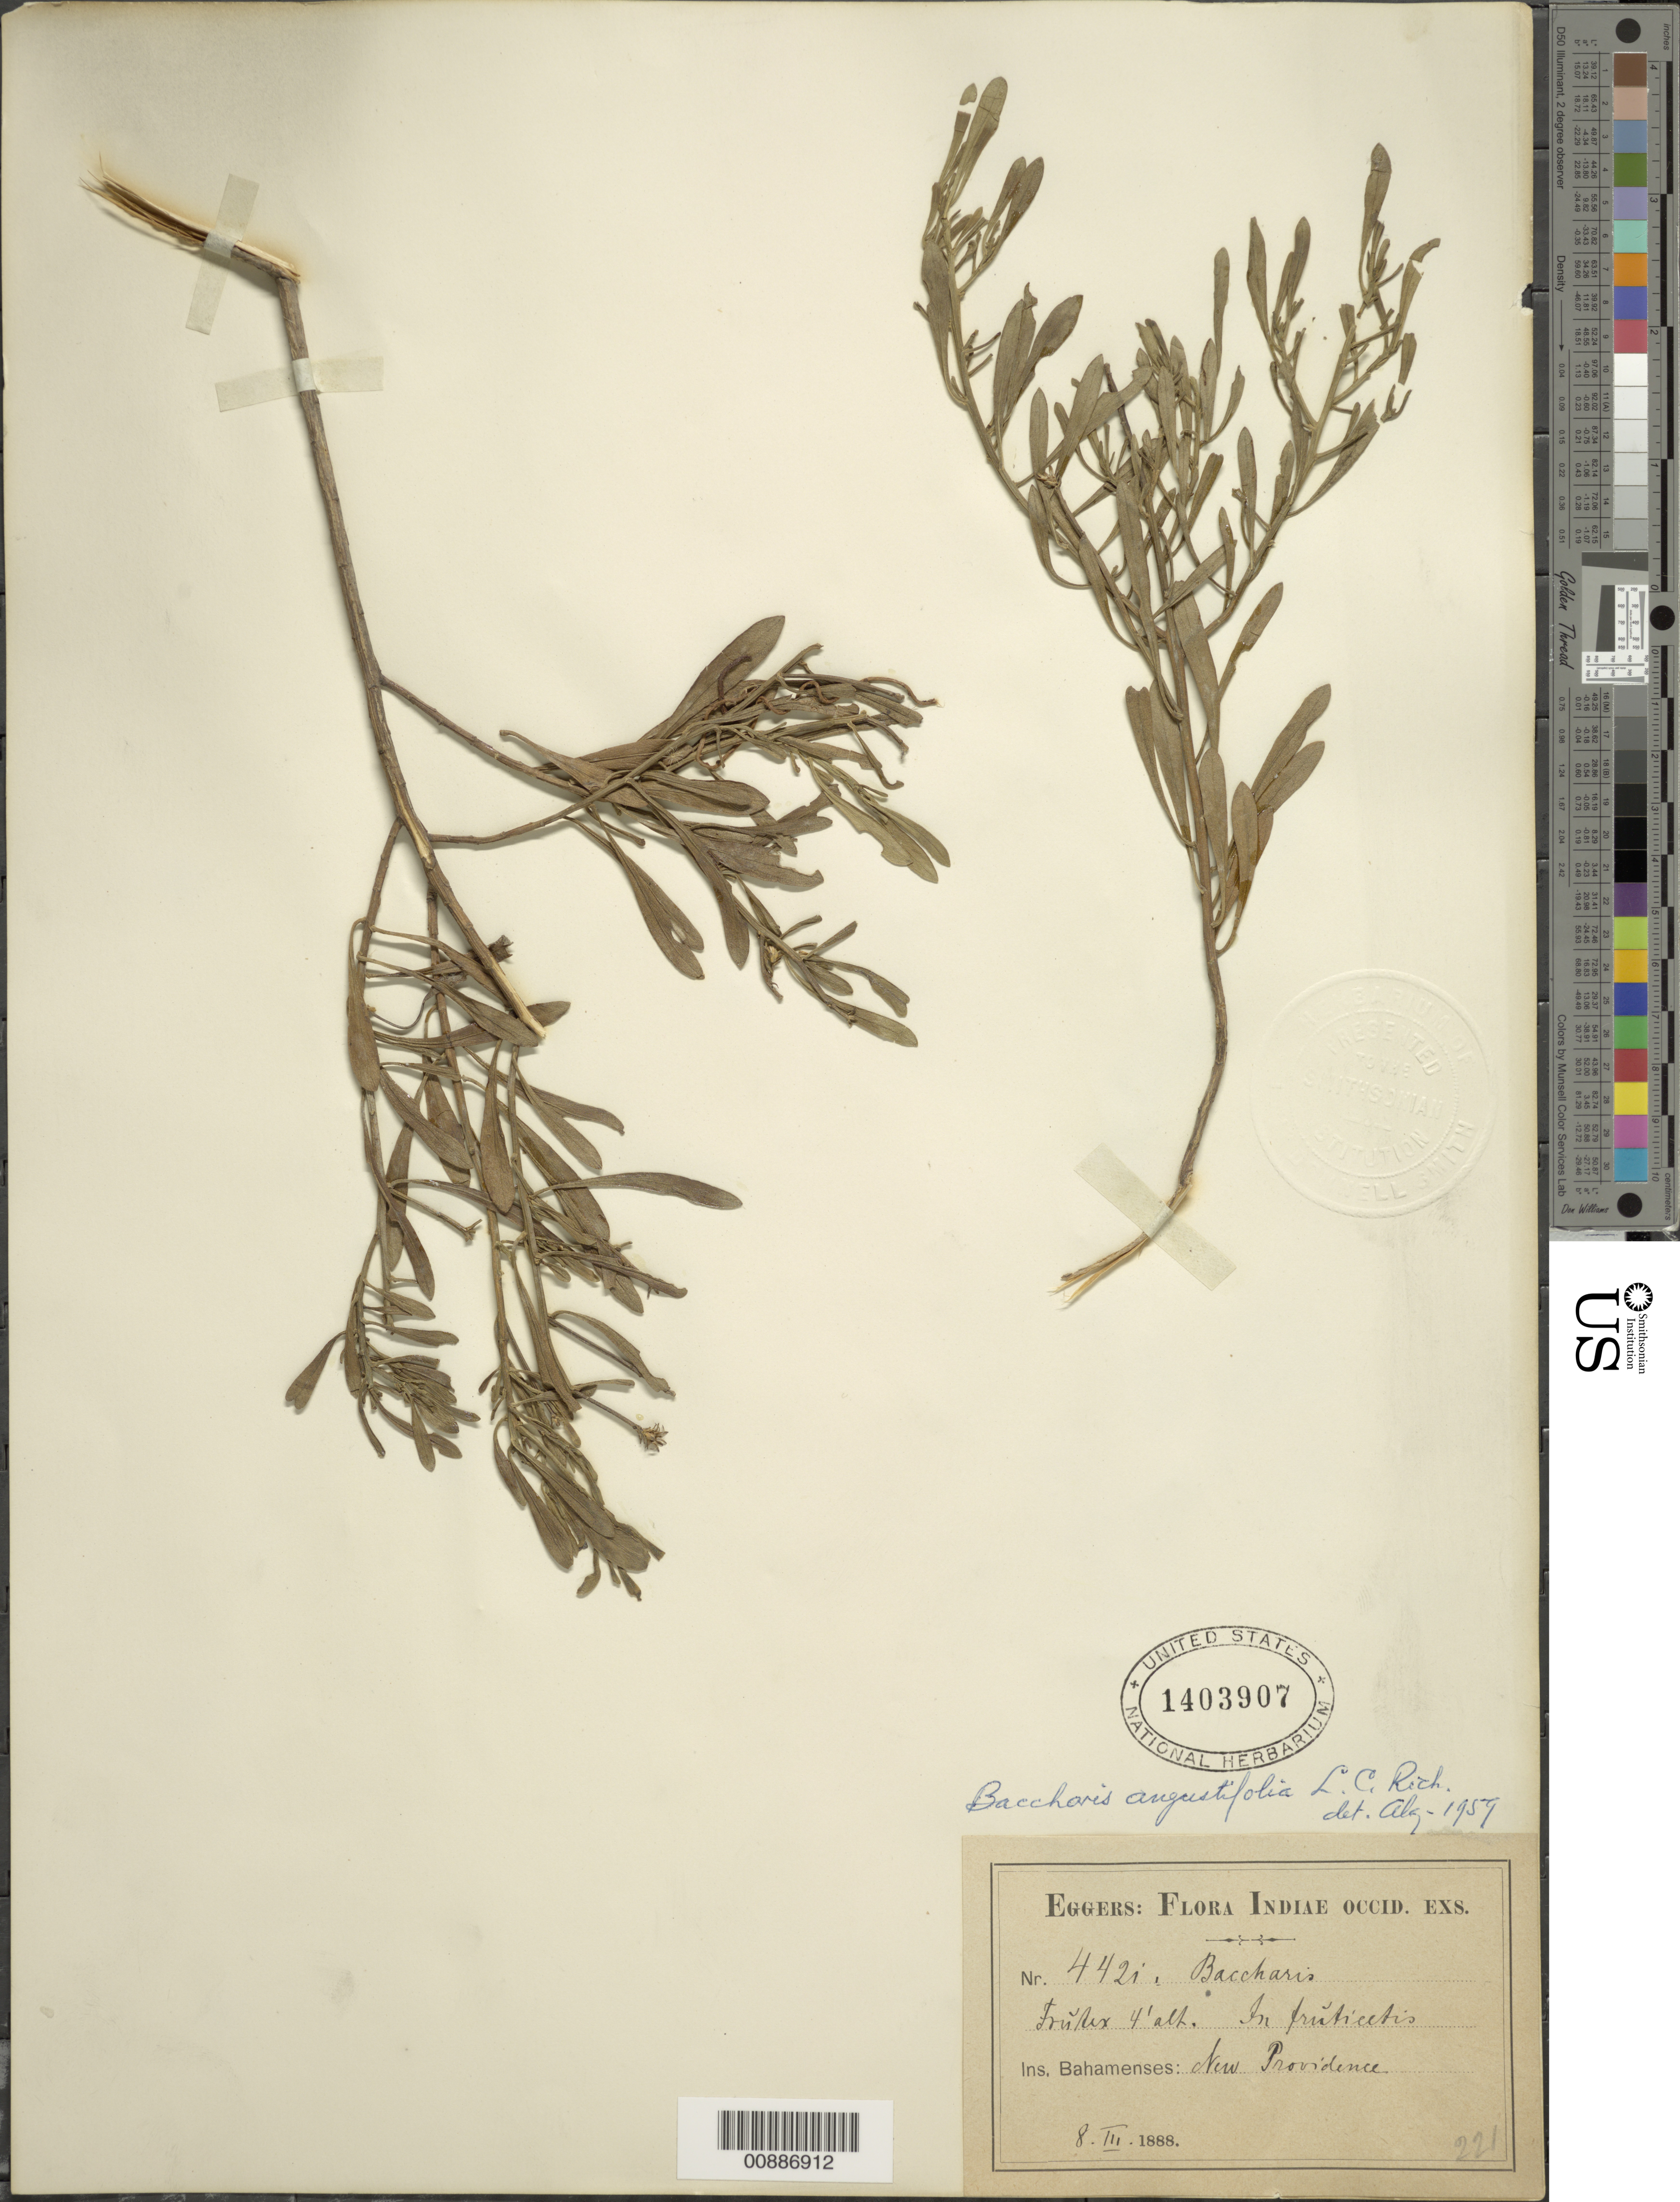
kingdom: Plantae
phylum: Tracheophyta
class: Magnoliopsida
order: Asterales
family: Asteraceae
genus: Baccharis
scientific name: Baccharis angustifolia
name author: Michx.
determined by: Liogier, Alain H.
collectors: H. F. A. von Eggers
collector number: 4421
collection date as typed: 08 Mar 1888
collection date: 1888-03-08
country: Bahamas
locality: New Providence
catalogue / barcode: US 1403907